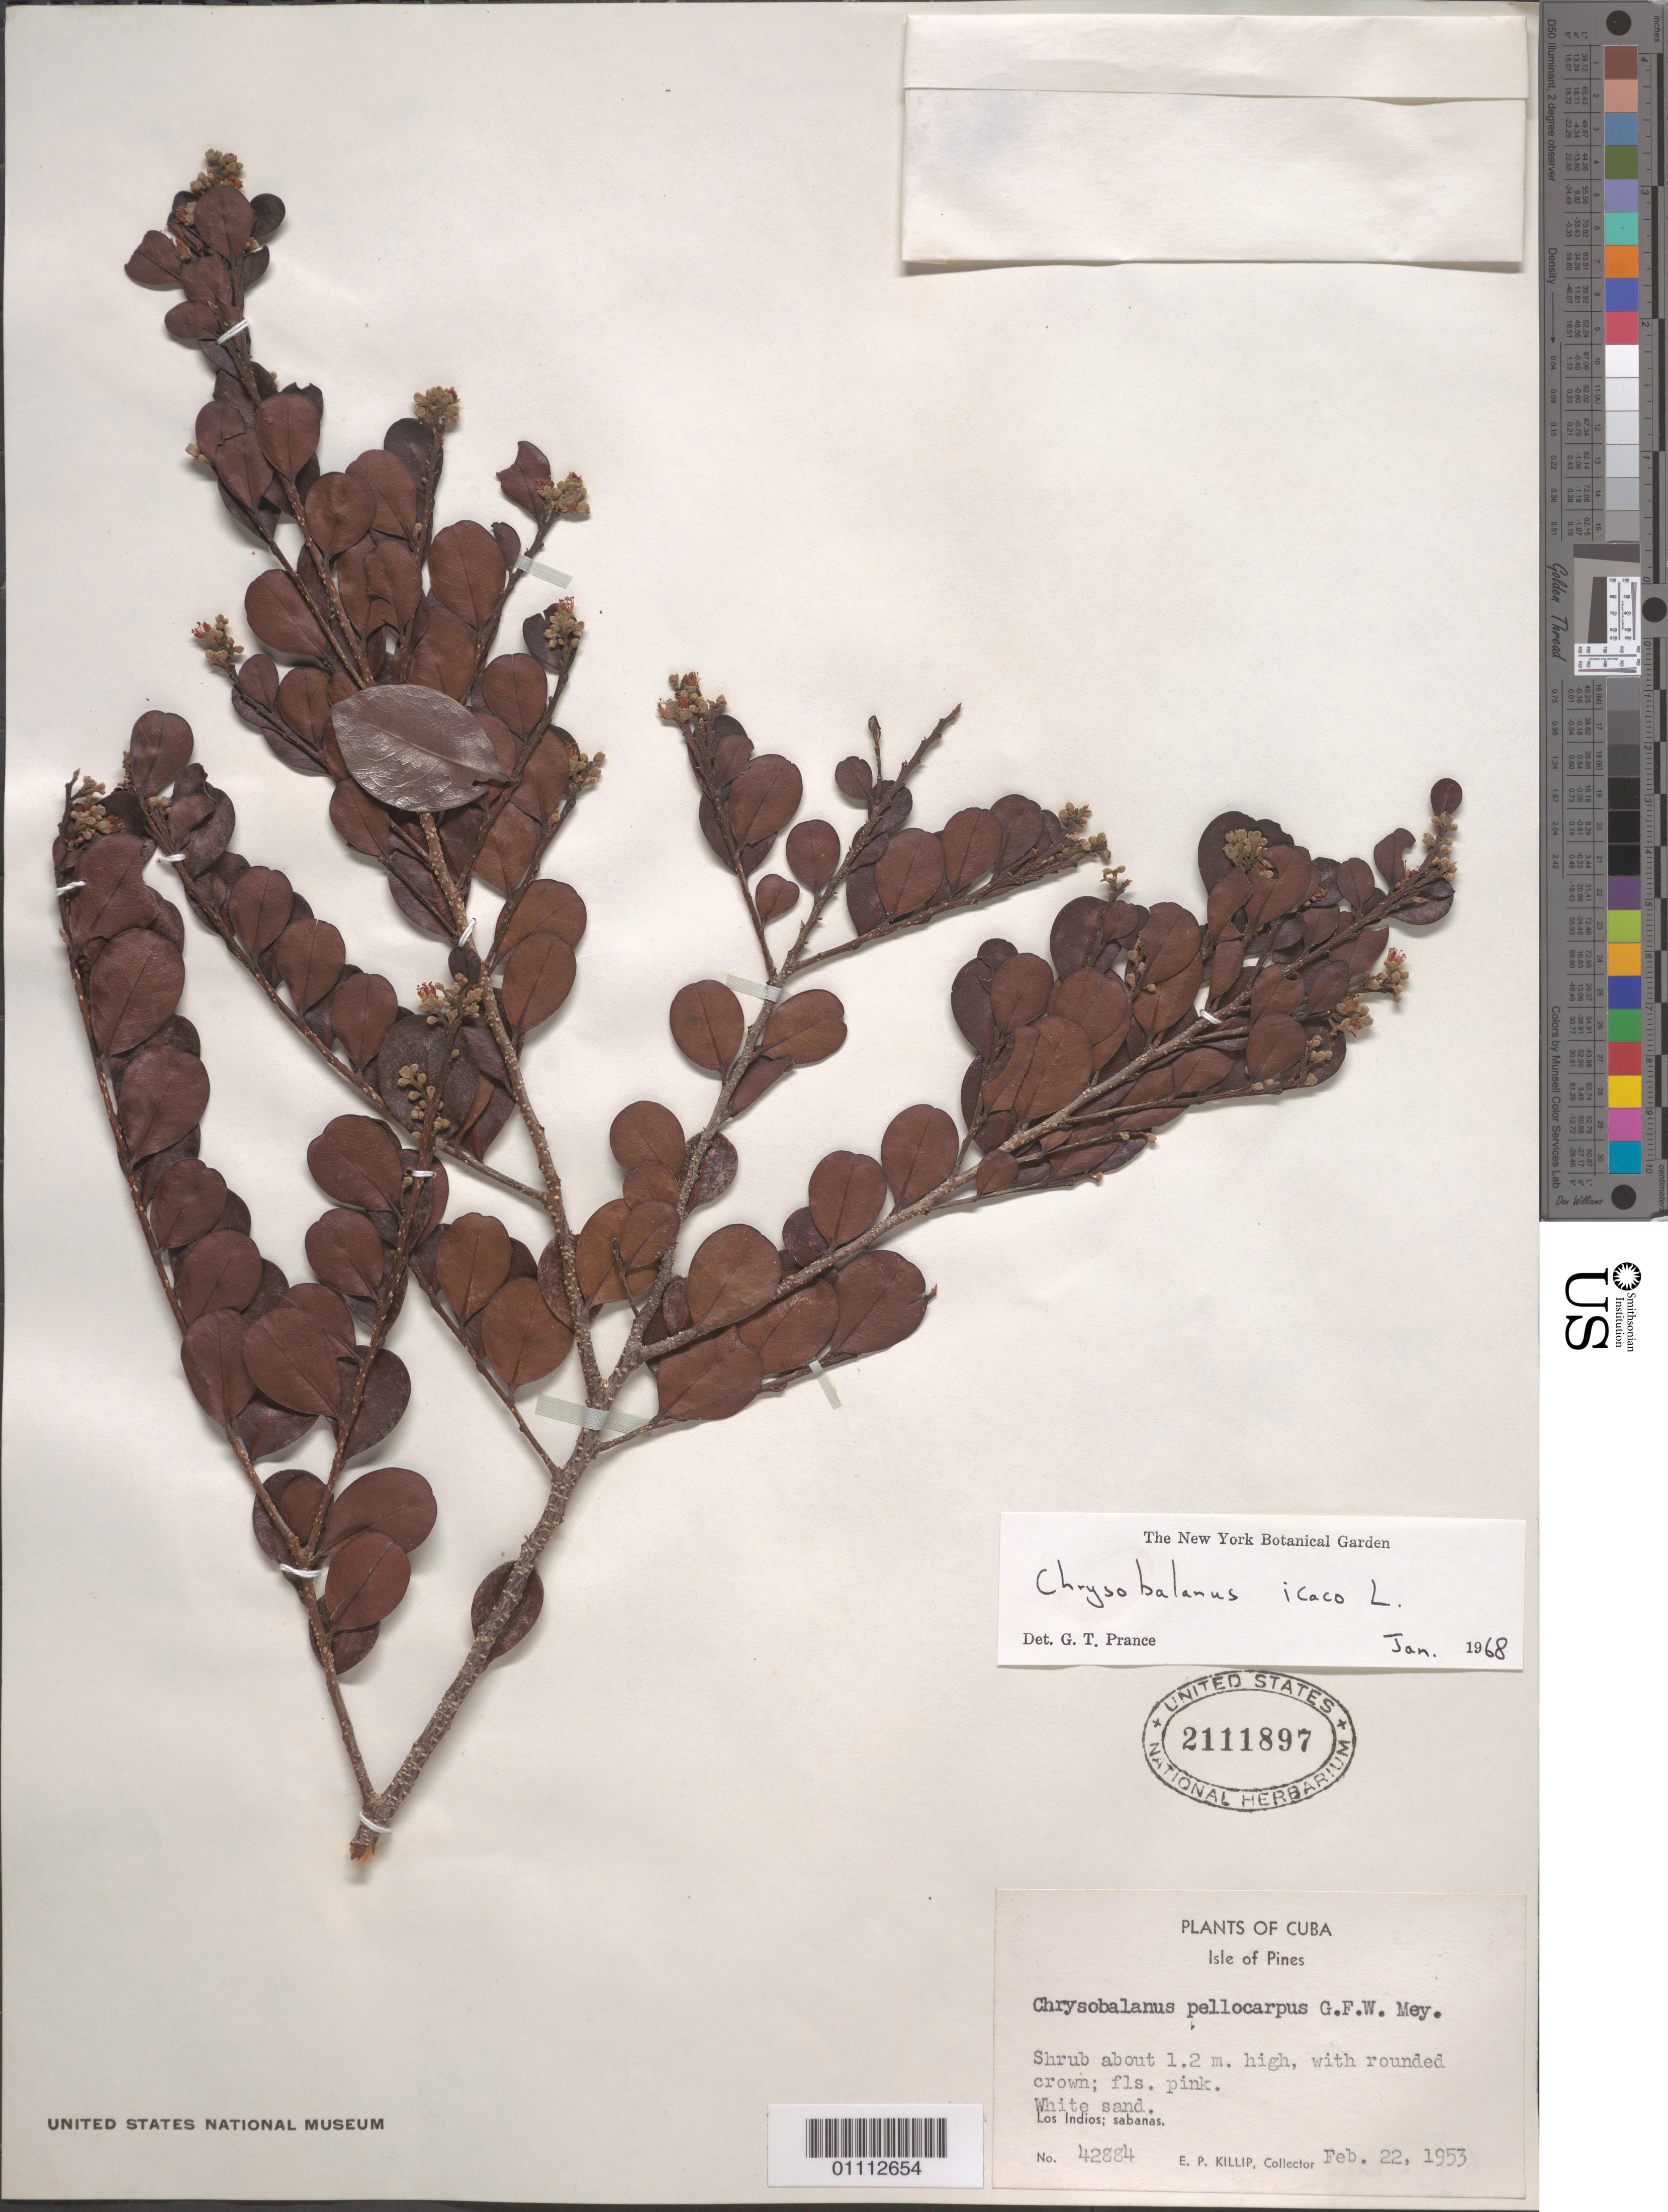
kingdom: Plantae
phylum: Tracheophyta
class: Magnoliopsida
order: Malpighiales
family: Chrysobalanaceae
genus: Chrysobalanus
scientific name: Chrysobalanus icaco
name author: L.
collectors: E. P. Killip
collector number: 42884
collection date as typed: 22 Feb 1953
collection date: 1953-02-22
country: Cuba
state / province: Isla de La Juventud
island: Isla de la Juventud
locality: White sand Los Indios; Sabanas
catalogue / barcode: US 2111897